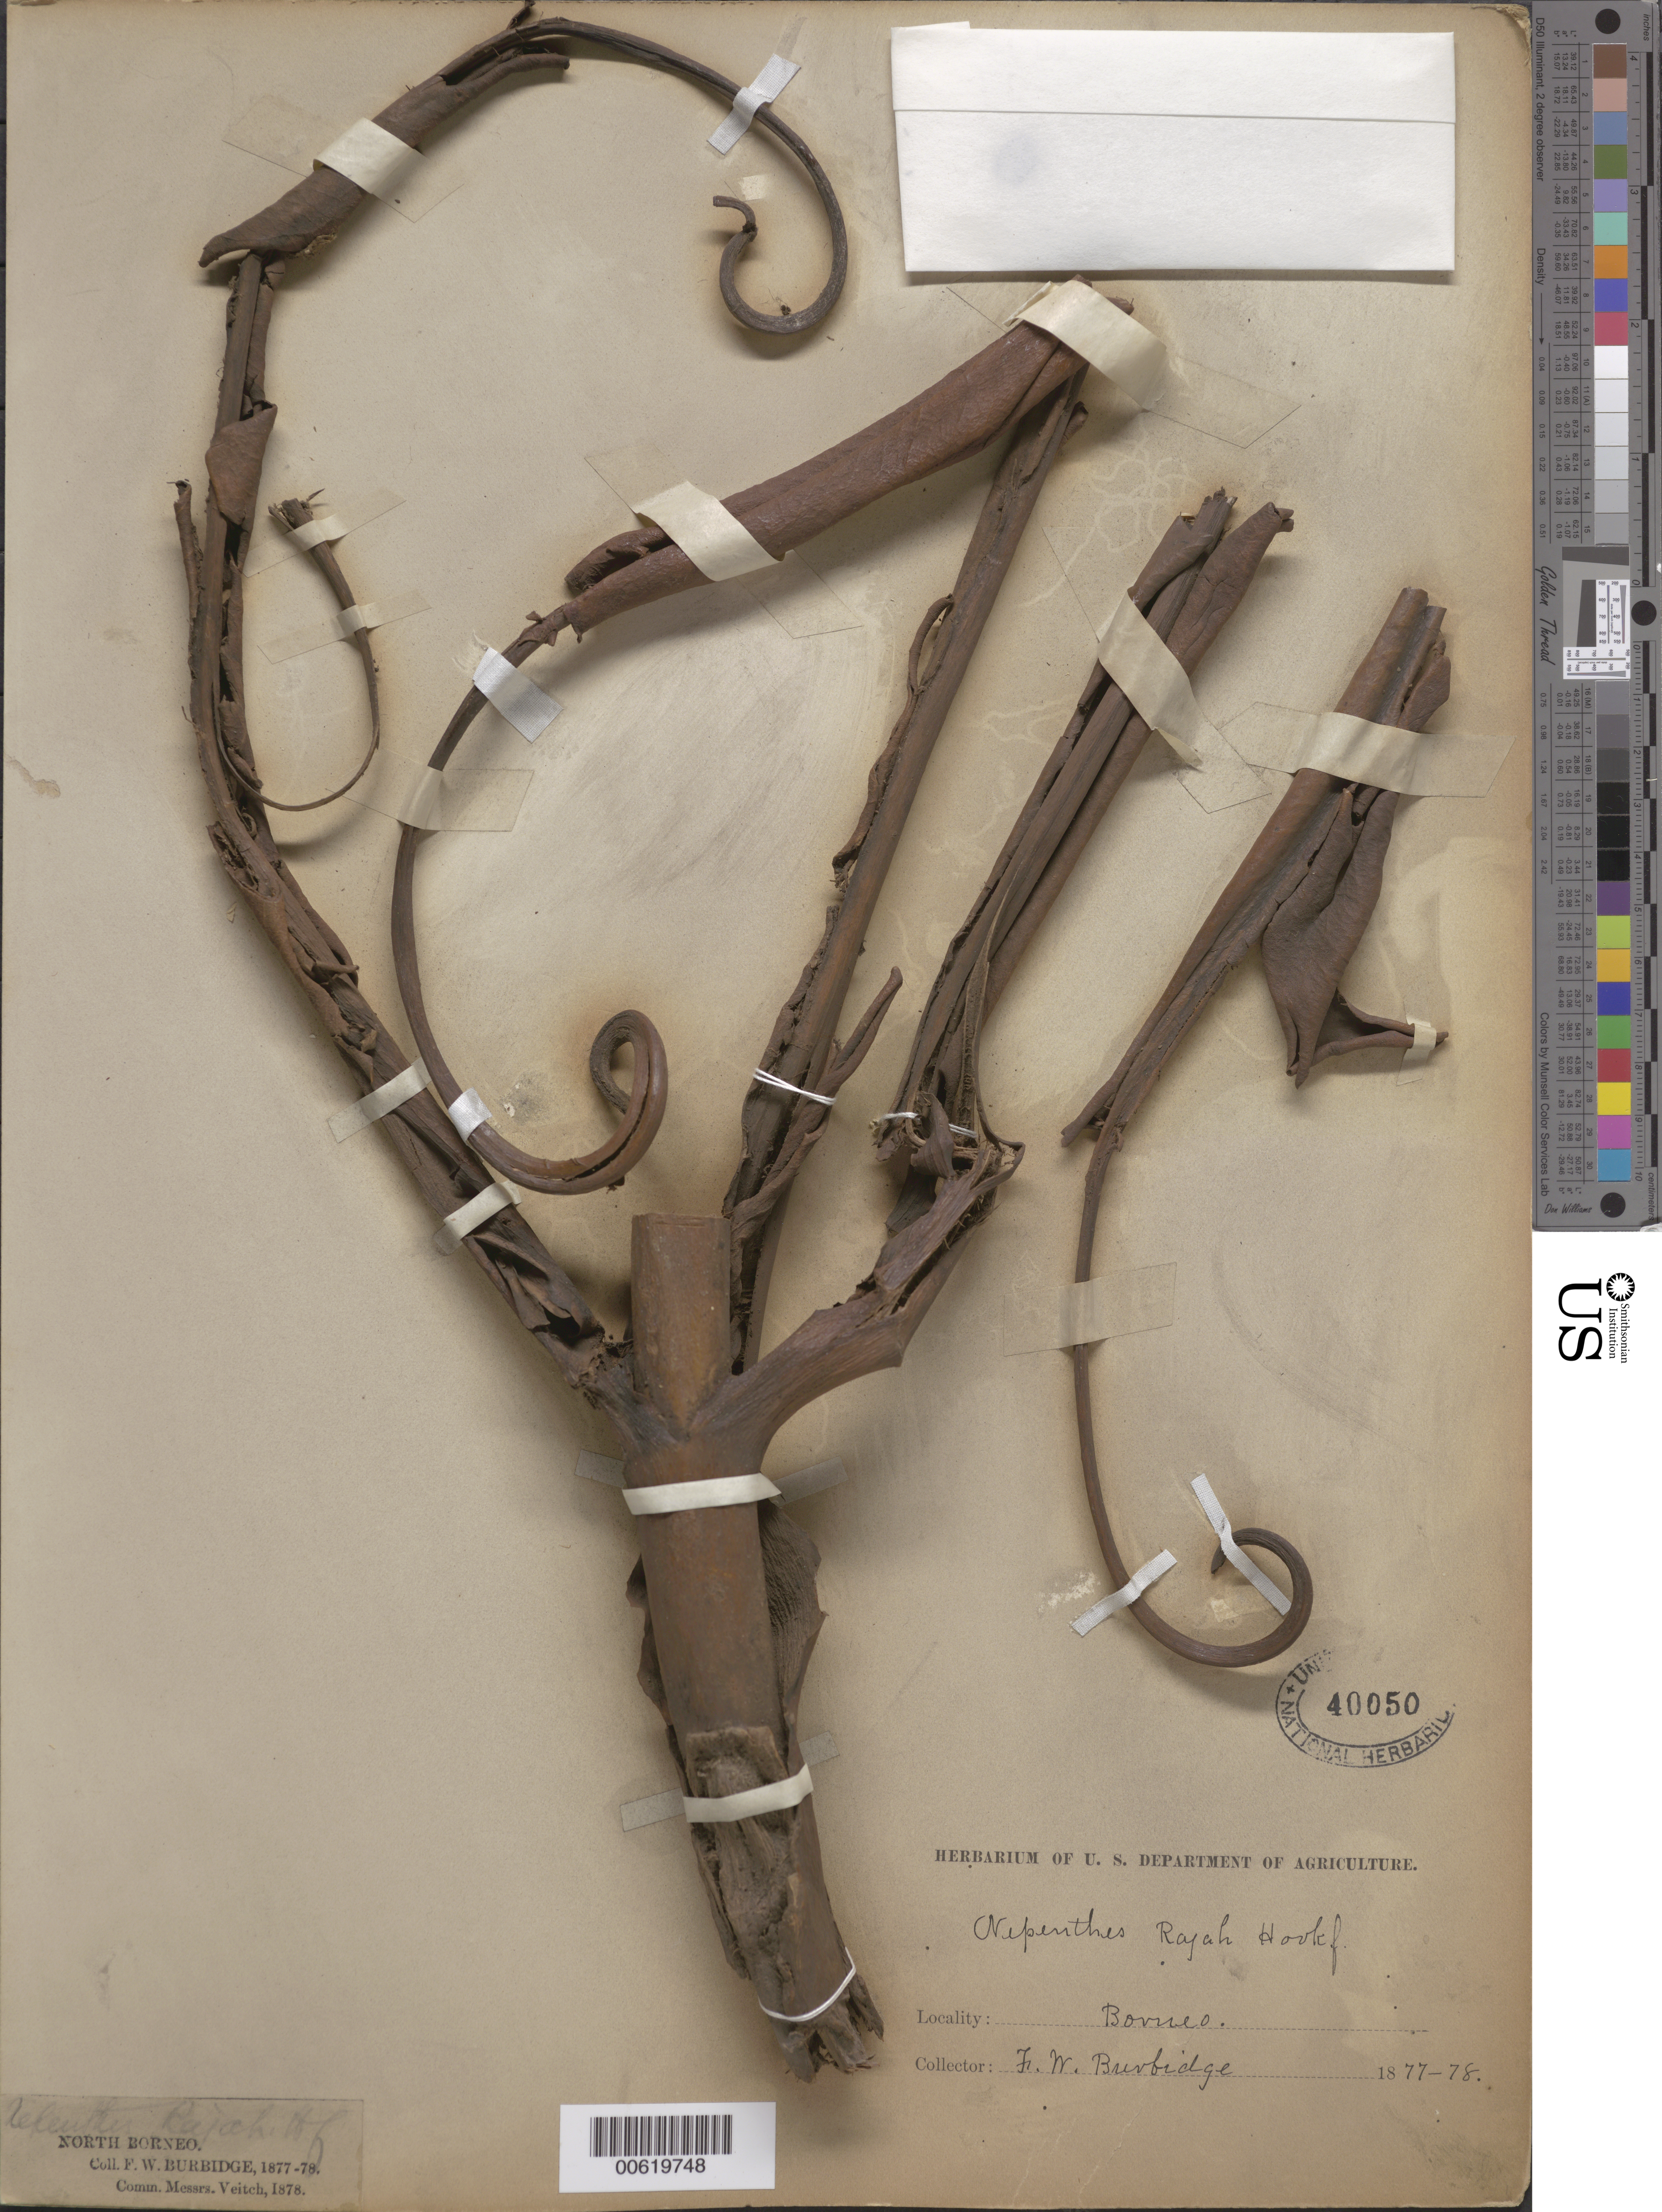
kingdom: Plantae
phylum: Tracheophyta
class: Magnoliopsida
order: Caryophyllales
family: Nepenthaceae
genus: Nepenthes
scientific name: Nepenthes rajah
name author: Hook. f.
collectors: F. Burbidge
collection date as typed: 1877 to -- --- 1878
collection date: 1877/1878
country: Malaysia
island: Borneo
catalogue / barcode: US 40050